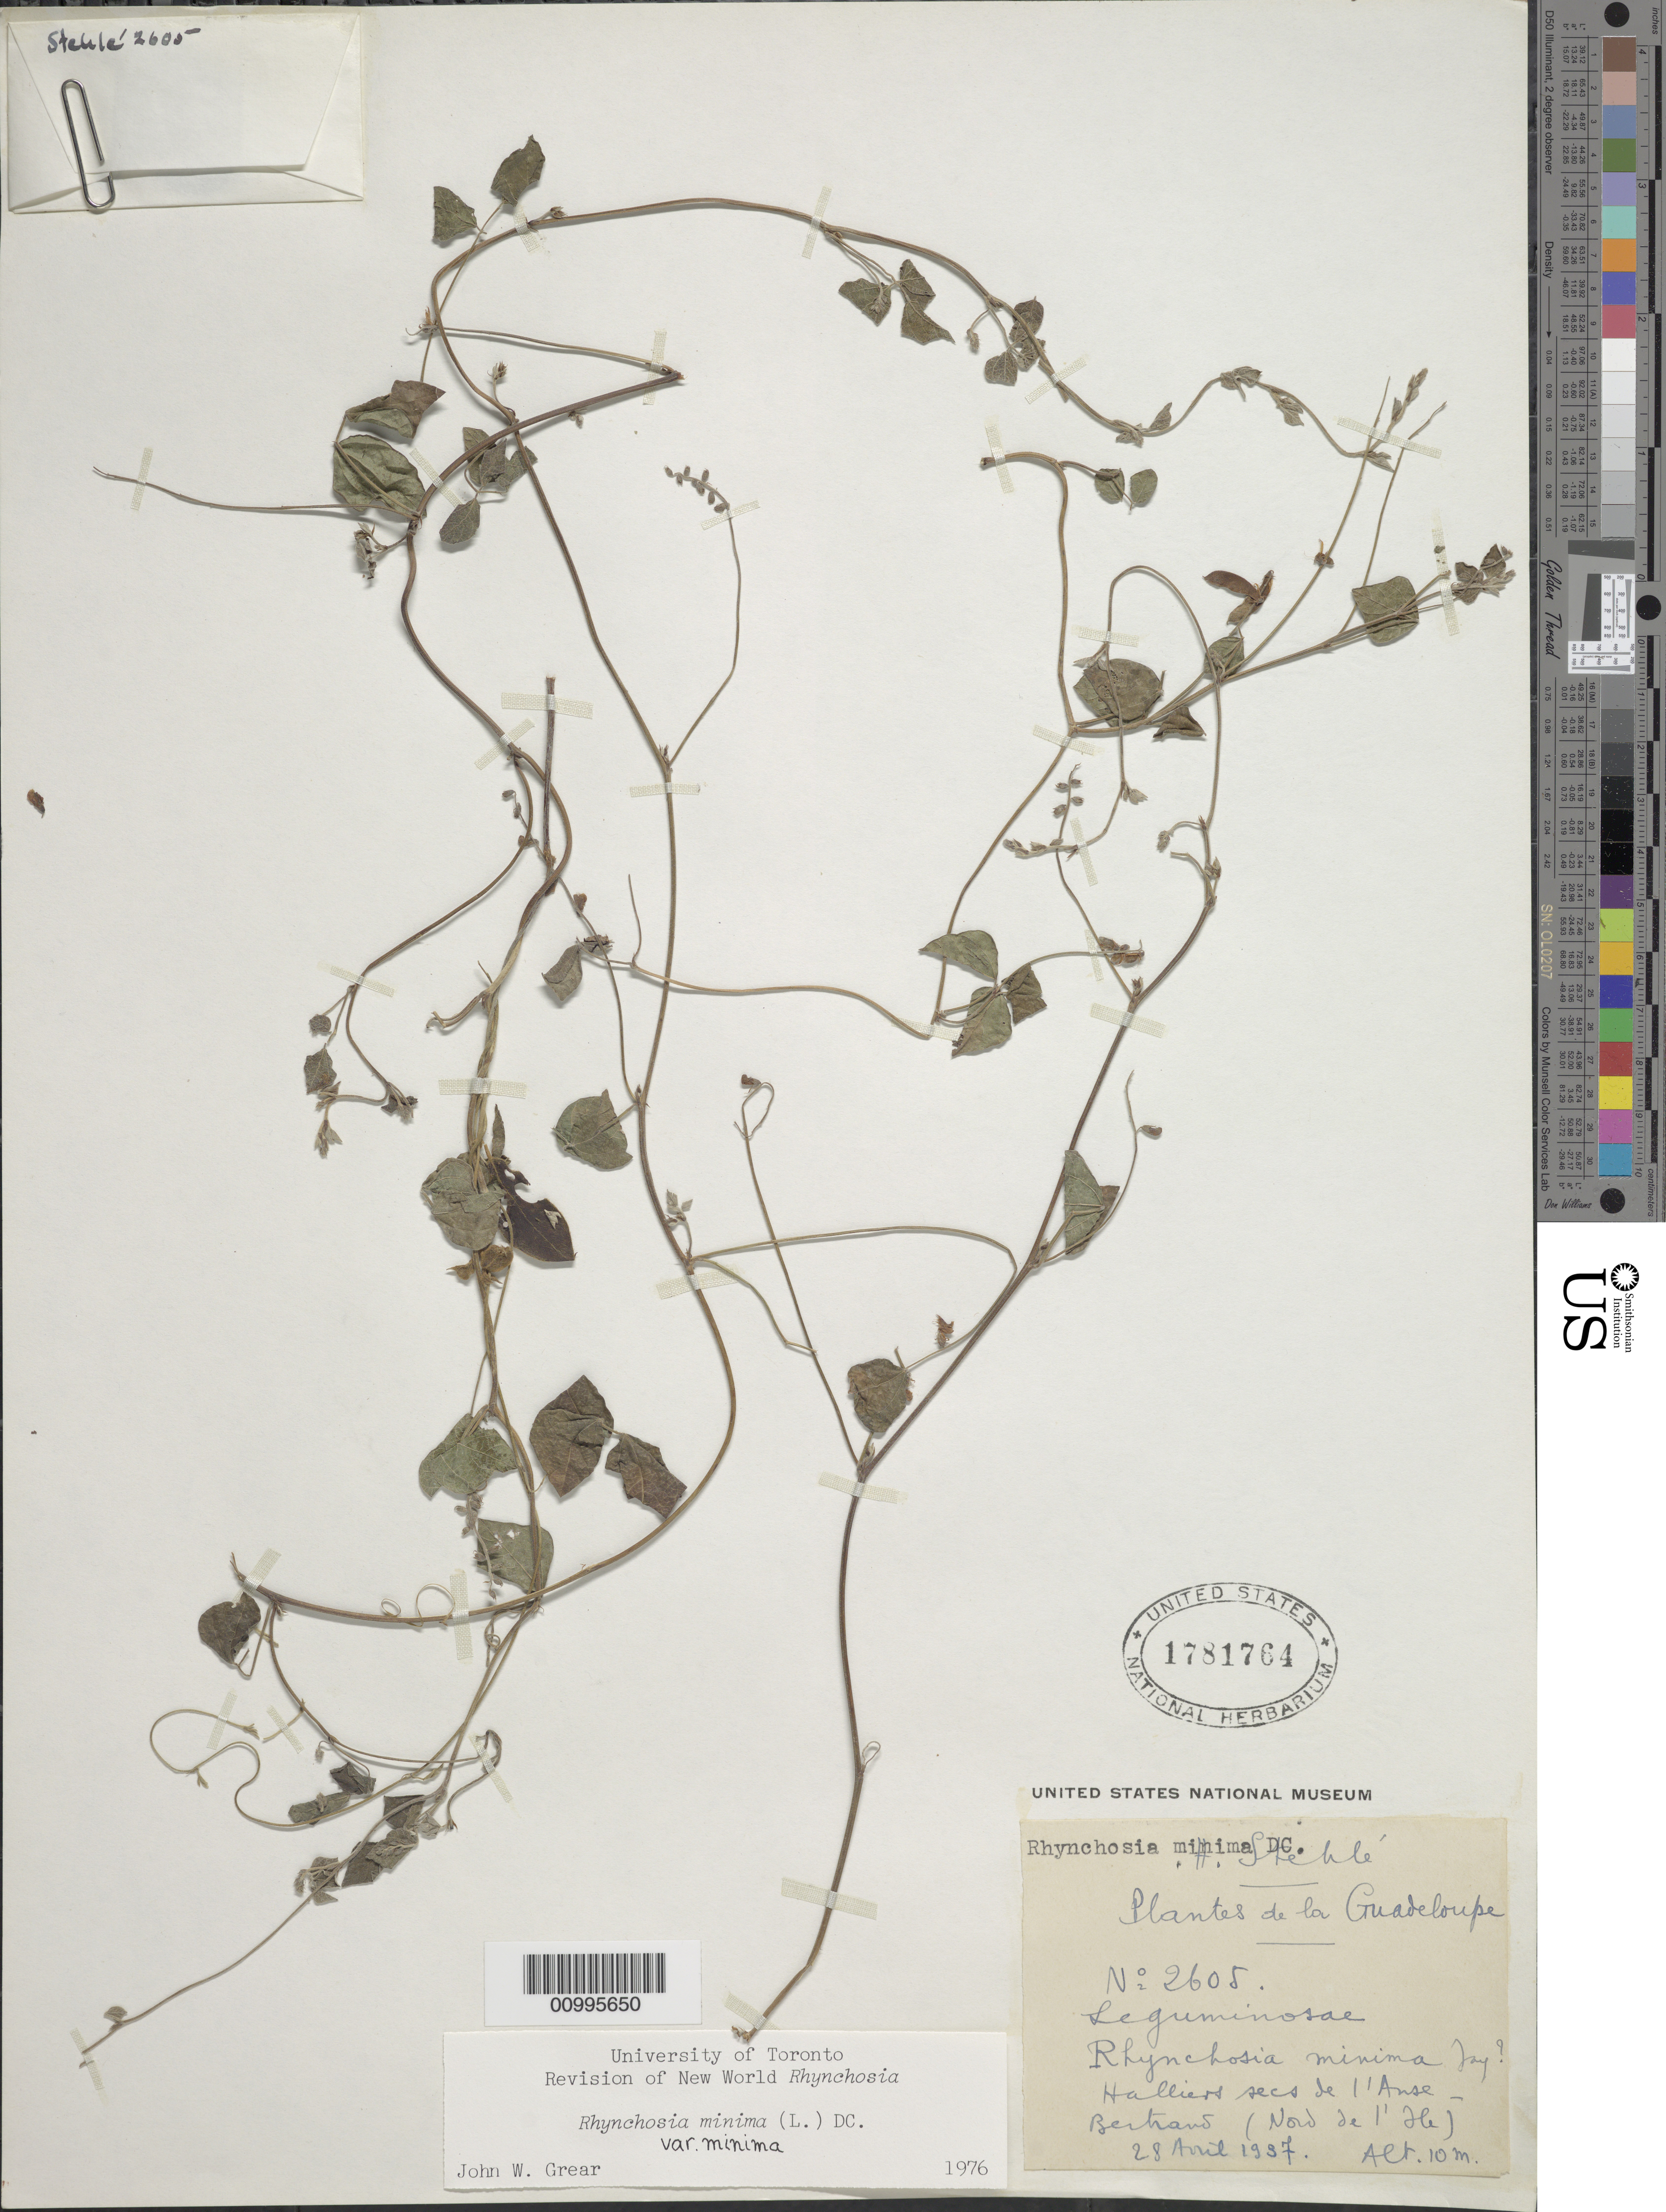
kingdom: Plantae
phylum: Tracheophyta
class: Magnoliopsida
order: Fabales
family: Fabaceae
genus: Rhynchosia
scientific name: Rhynchosia minima var. minima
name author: (L.) DC.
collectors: H. Stehlé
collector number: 2605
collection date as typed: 28 Apr 1937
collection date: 1937-04-28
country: Guadeloupe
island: Grande Terre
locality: Anse-Bertrand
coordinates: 0 N, 0 E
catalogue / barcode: US 1781764